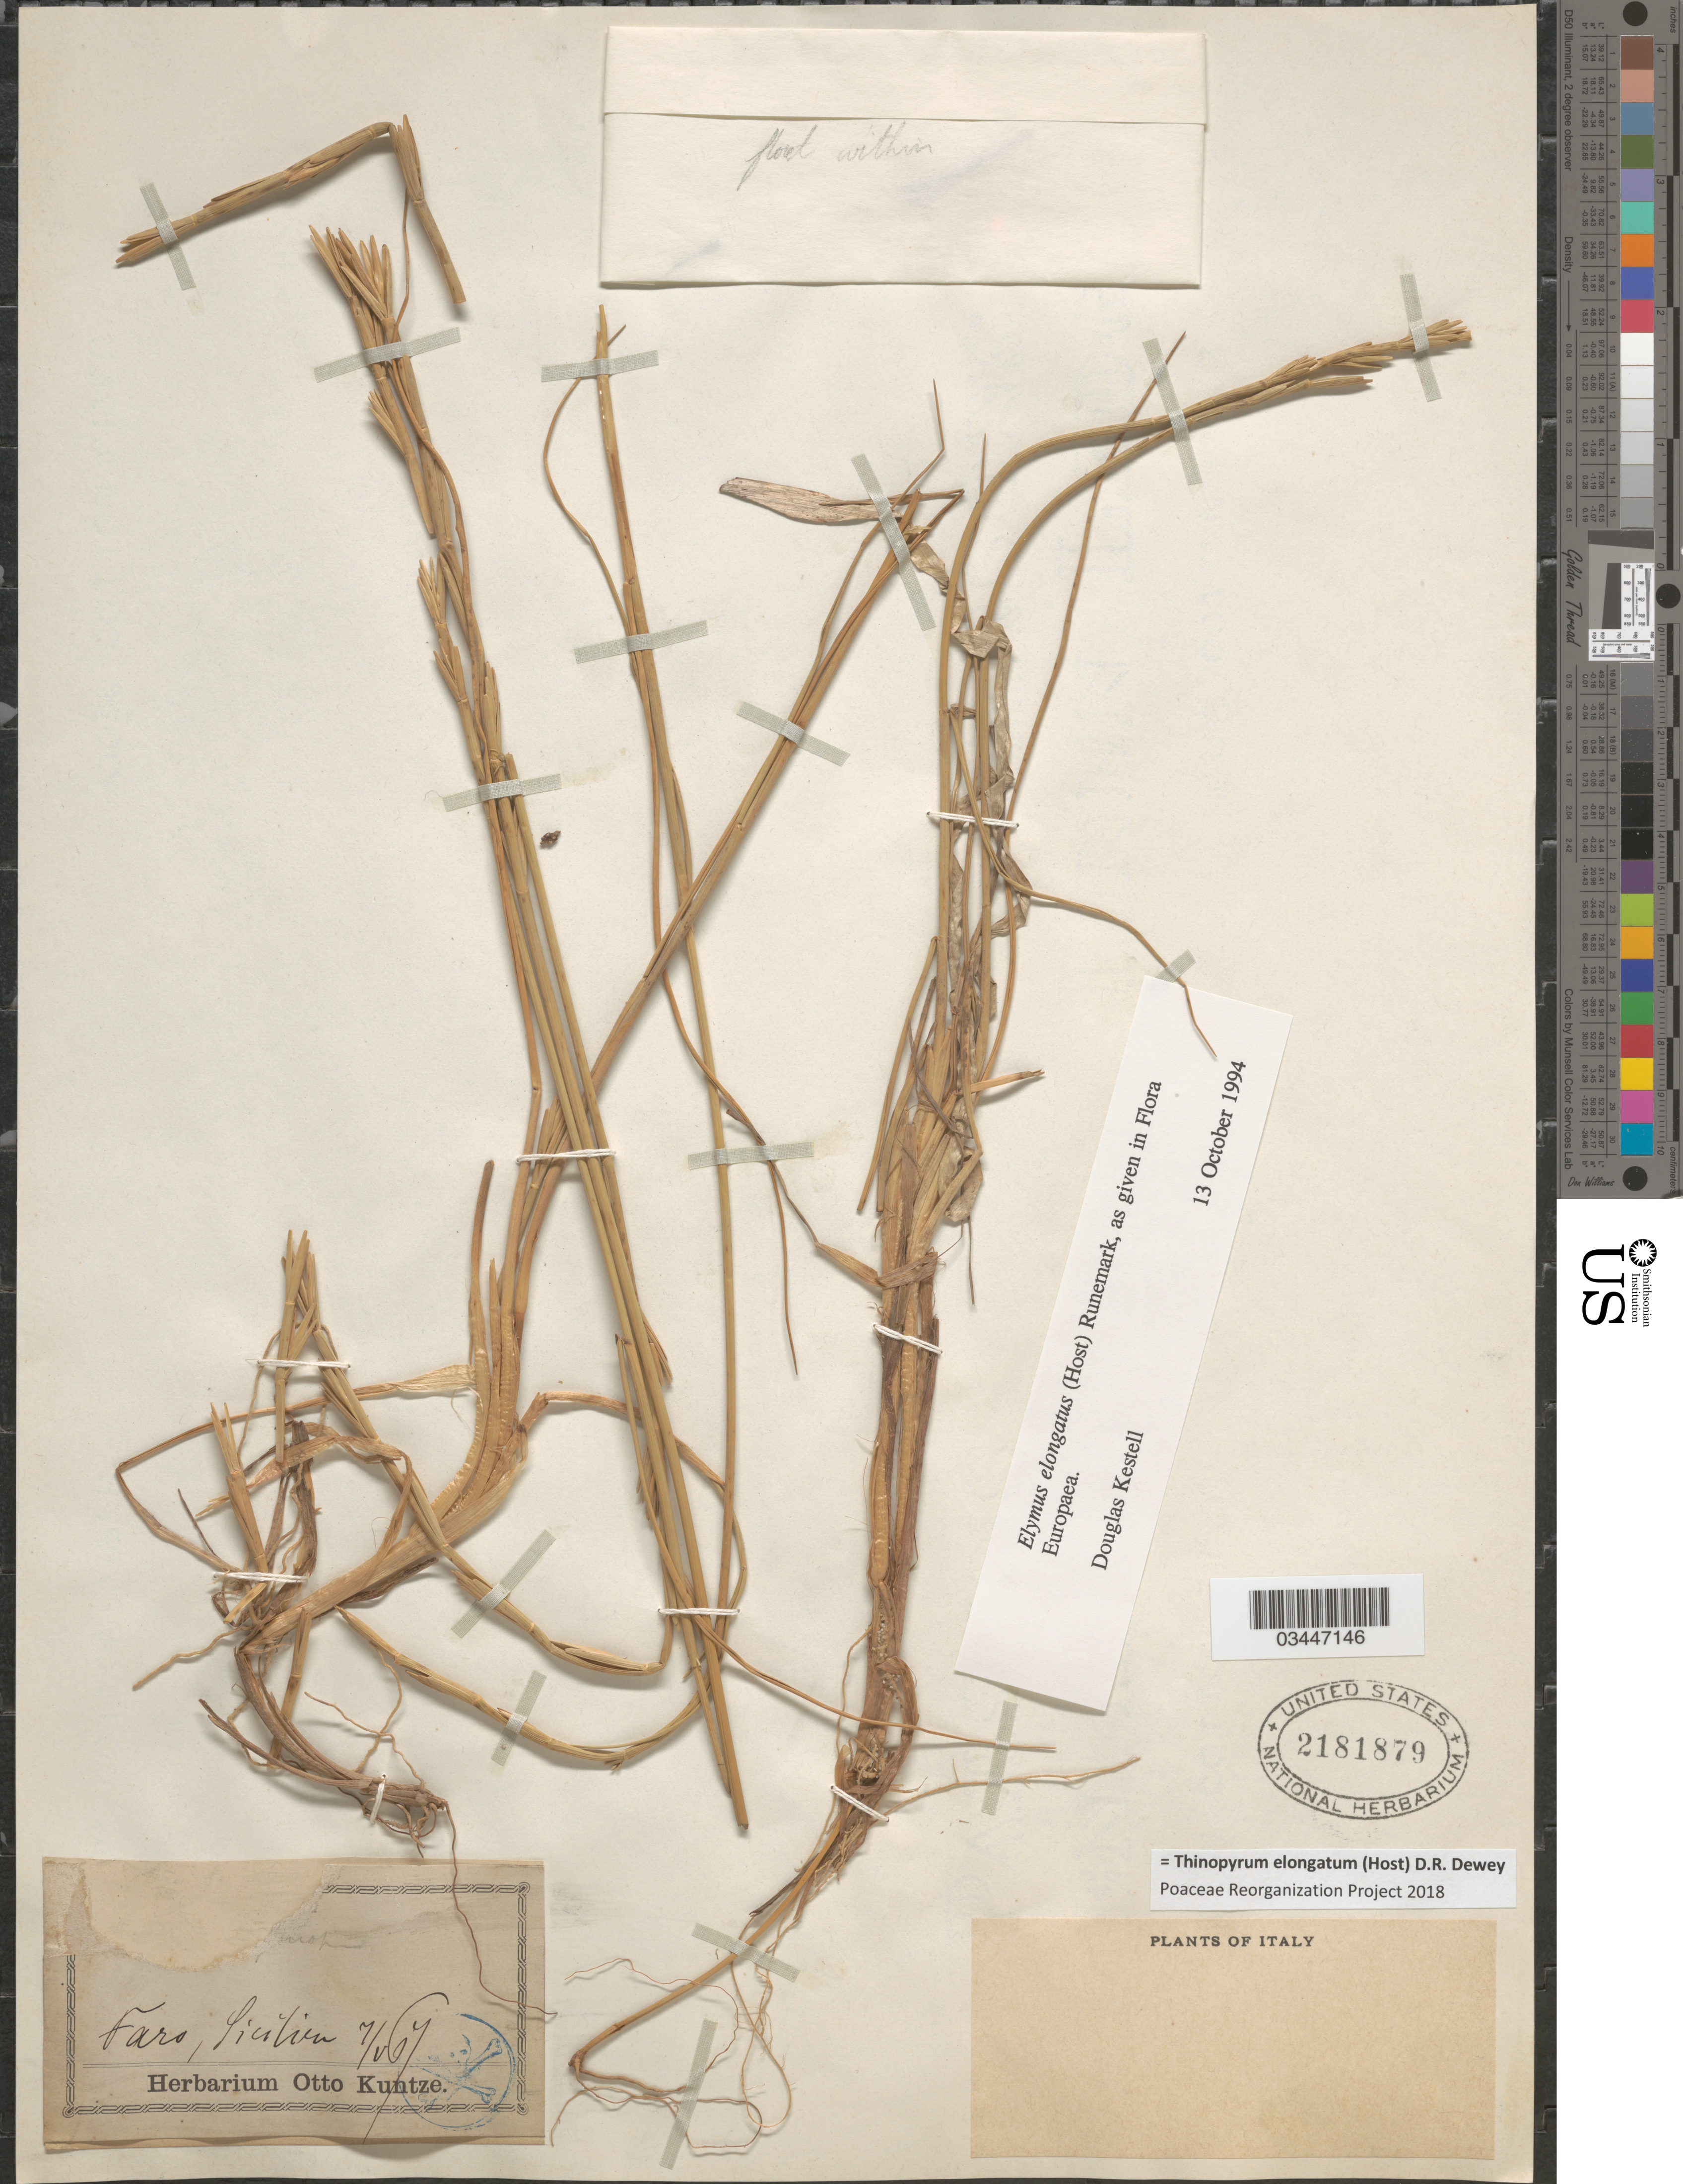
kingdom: Plantae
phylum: Tracheophyta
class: Liliopsida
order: Poales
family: Poaceae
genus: Thinopyrum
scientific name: Thinopyrum elongatum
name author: (Host) Barkworth & Dewey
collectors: ex herb. Otto Kuntze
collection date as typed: Transcribed d/m/y: 7/5/67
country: Italy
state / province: Siciliana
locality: Faro, Sicilien.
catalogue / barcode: US 2181879